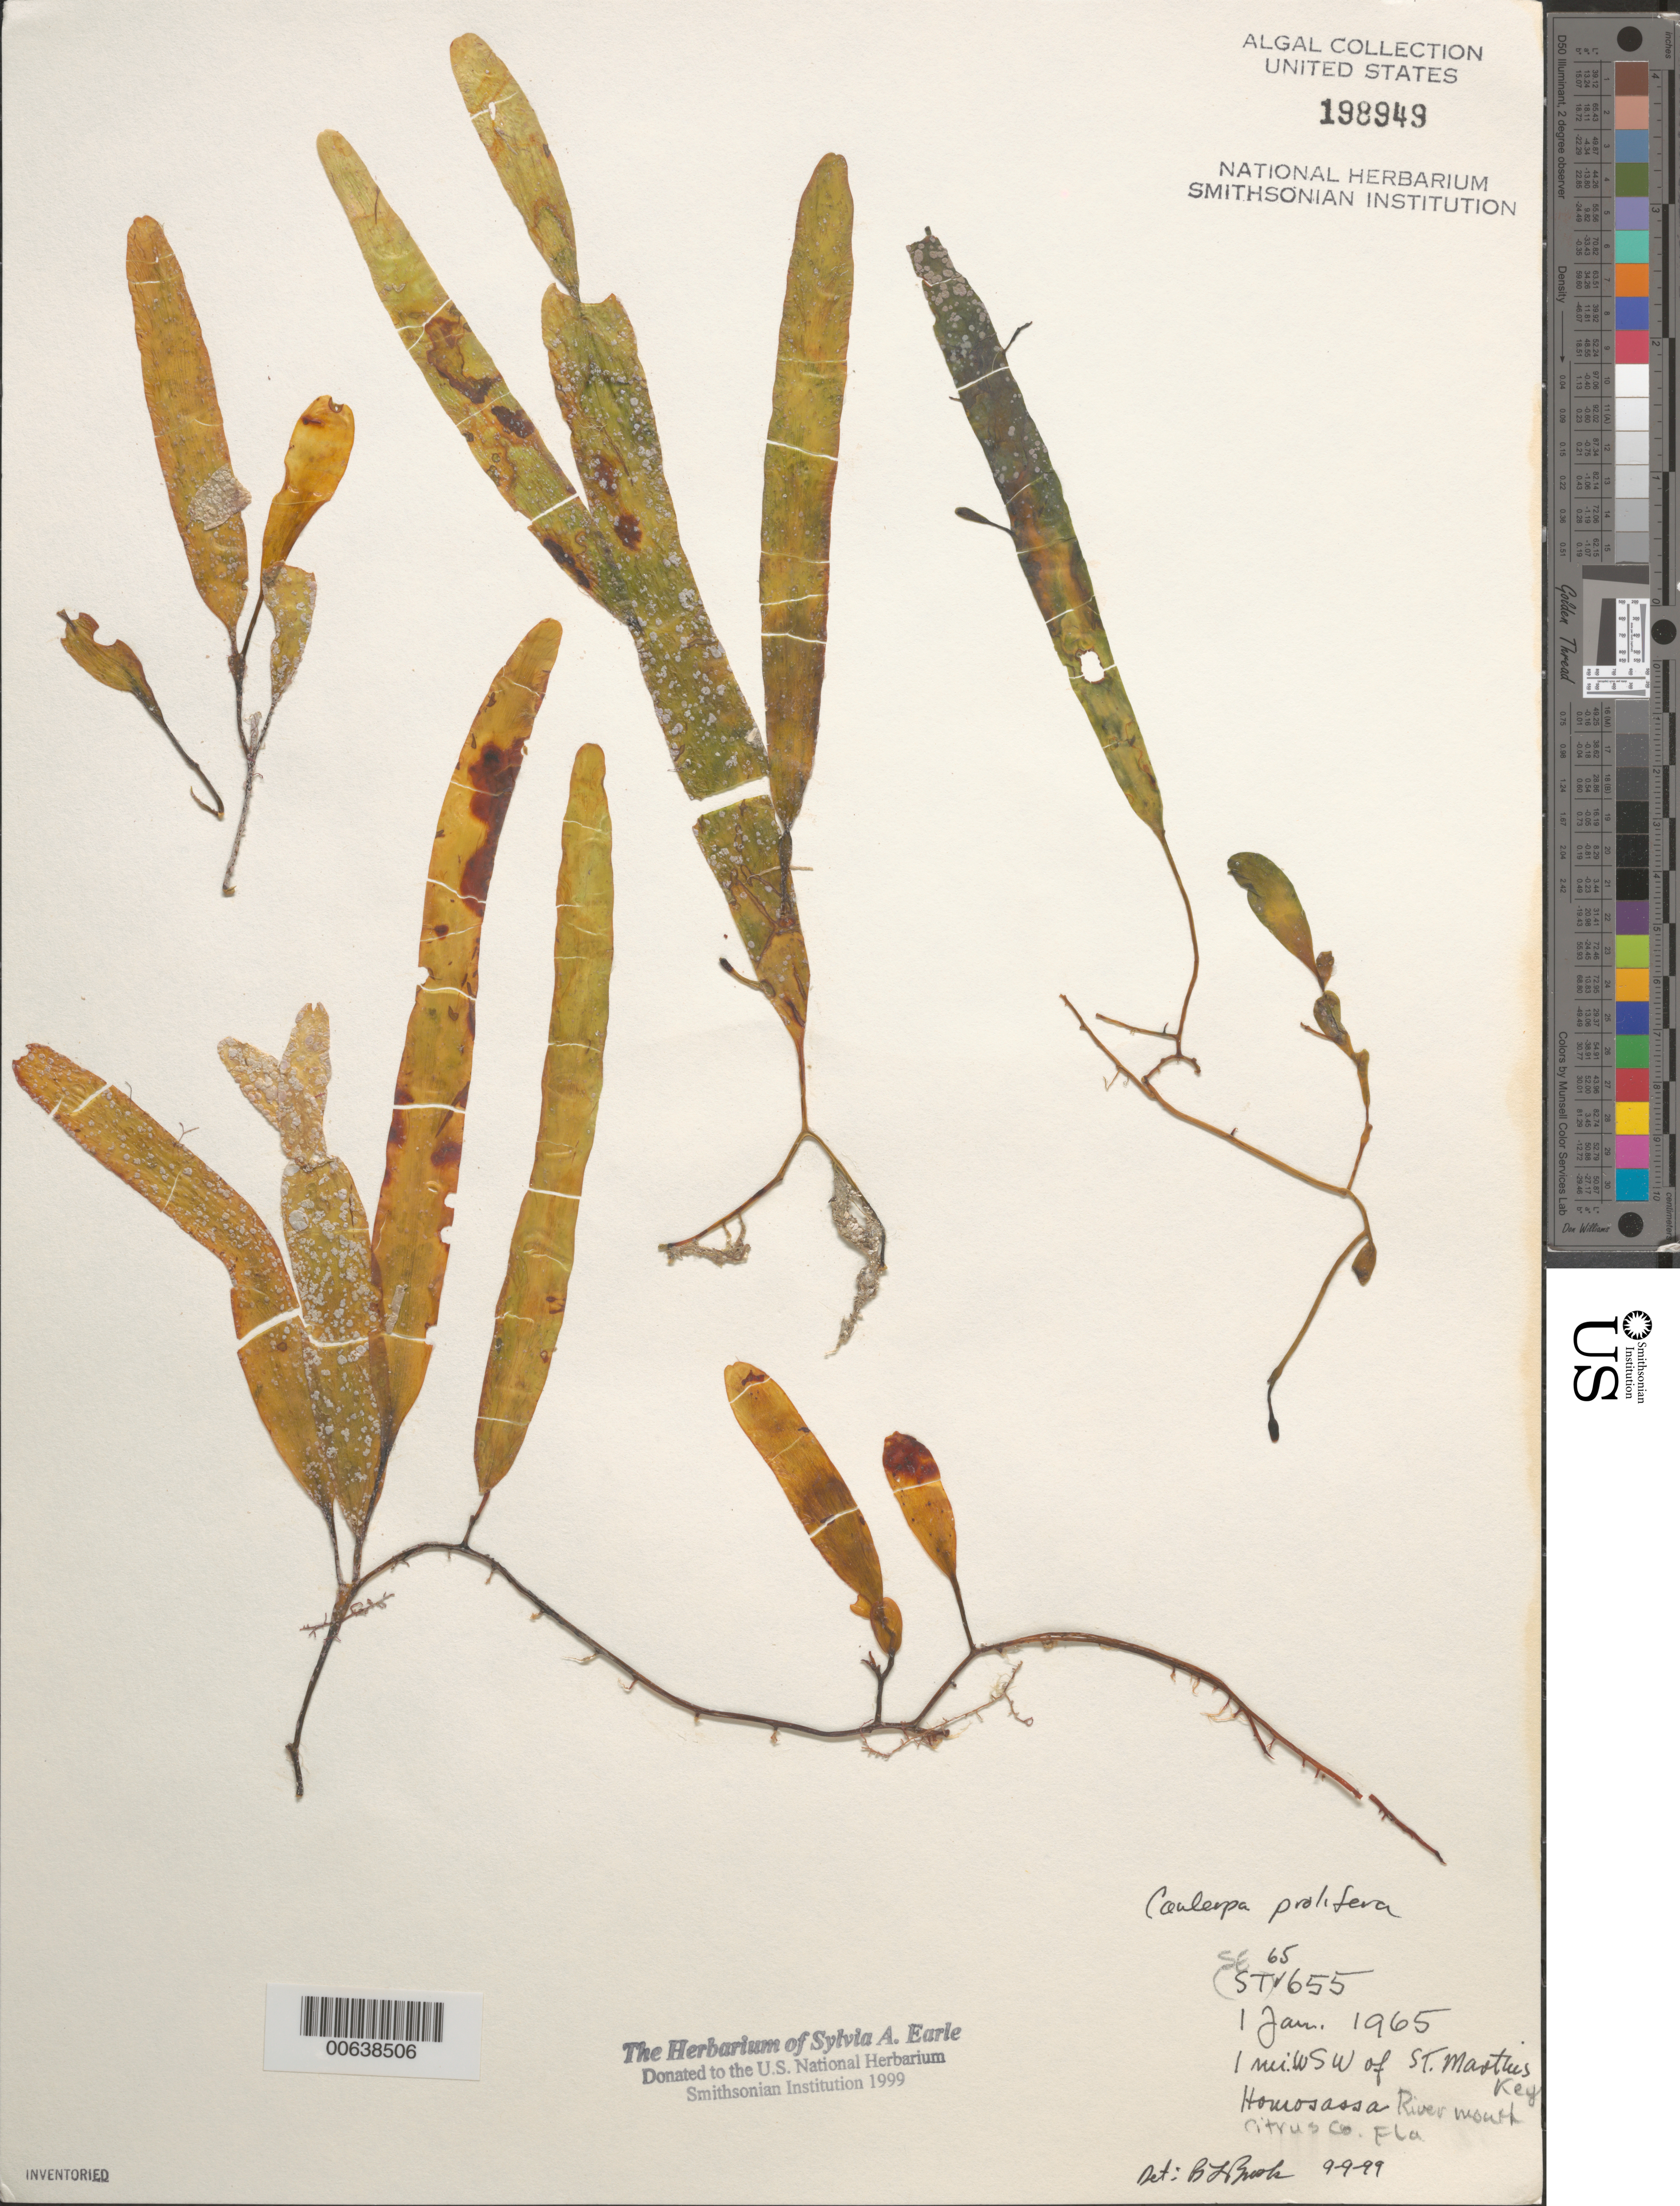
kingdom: Plantae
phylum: Chlorophyta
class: Ulvophyceae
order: Bryopsidales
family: Caulerpaceae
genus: Caulerpa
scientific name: Caulerpa prolifera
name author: (Forssk.) J.V.Lamouroux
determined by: Brooks, B. L., (BOT), Smithsonian Institution - National Museum of Natural History (UNITED STATES)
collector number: SE 65655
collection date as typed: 01 Jan 1965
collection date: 1965-01-01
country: United States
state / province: Florida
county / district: Citrus County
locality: Homosassa River mouth, 1 mile west southwest of St. Martins Keys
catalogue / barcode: US 198949